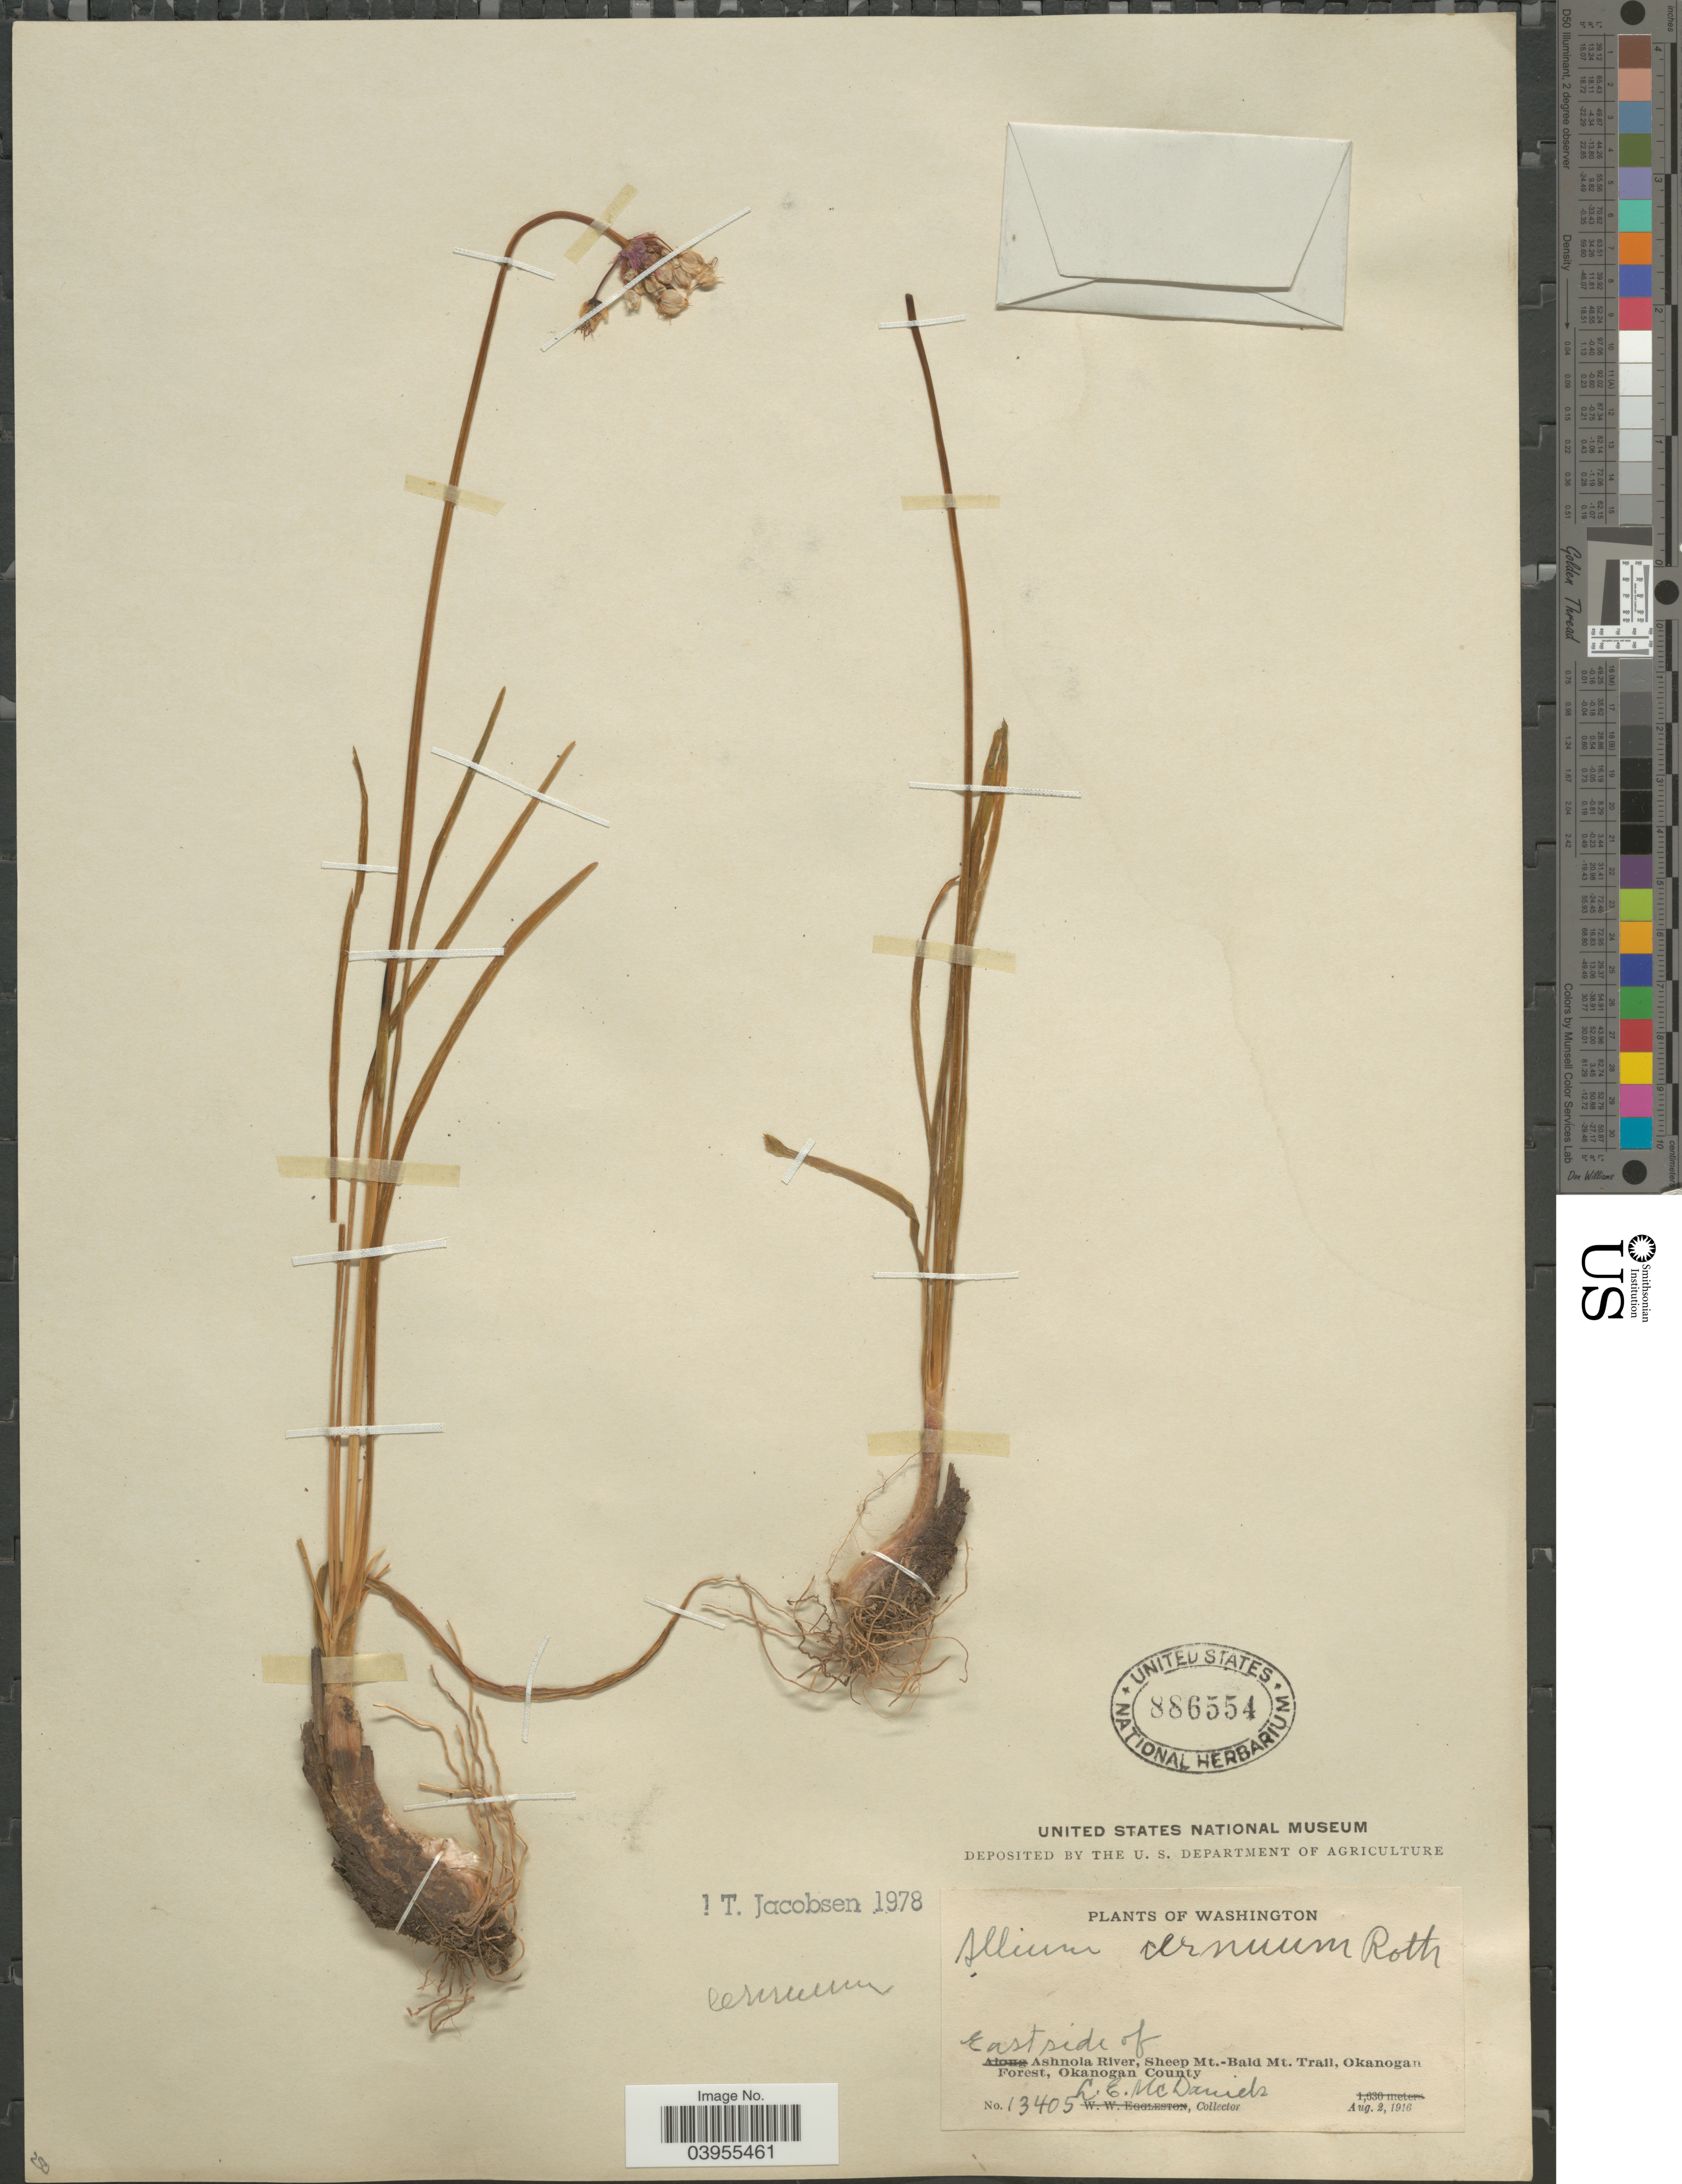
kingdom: Plantae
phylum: Tracheophyta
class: Liliopsida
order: Asparagales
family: Amaryllidaceae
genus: Allium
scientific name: Allium cernuum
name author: Roth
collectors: L. McDaniels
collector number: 13405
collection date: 1916-08-02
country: United States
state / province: Washington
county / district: Okanogan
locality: East side of Ashnola River, Sheep Mt. - Bald Mt. Trail, Okanogan Forest, Okanogan County.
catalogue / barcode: US 886554